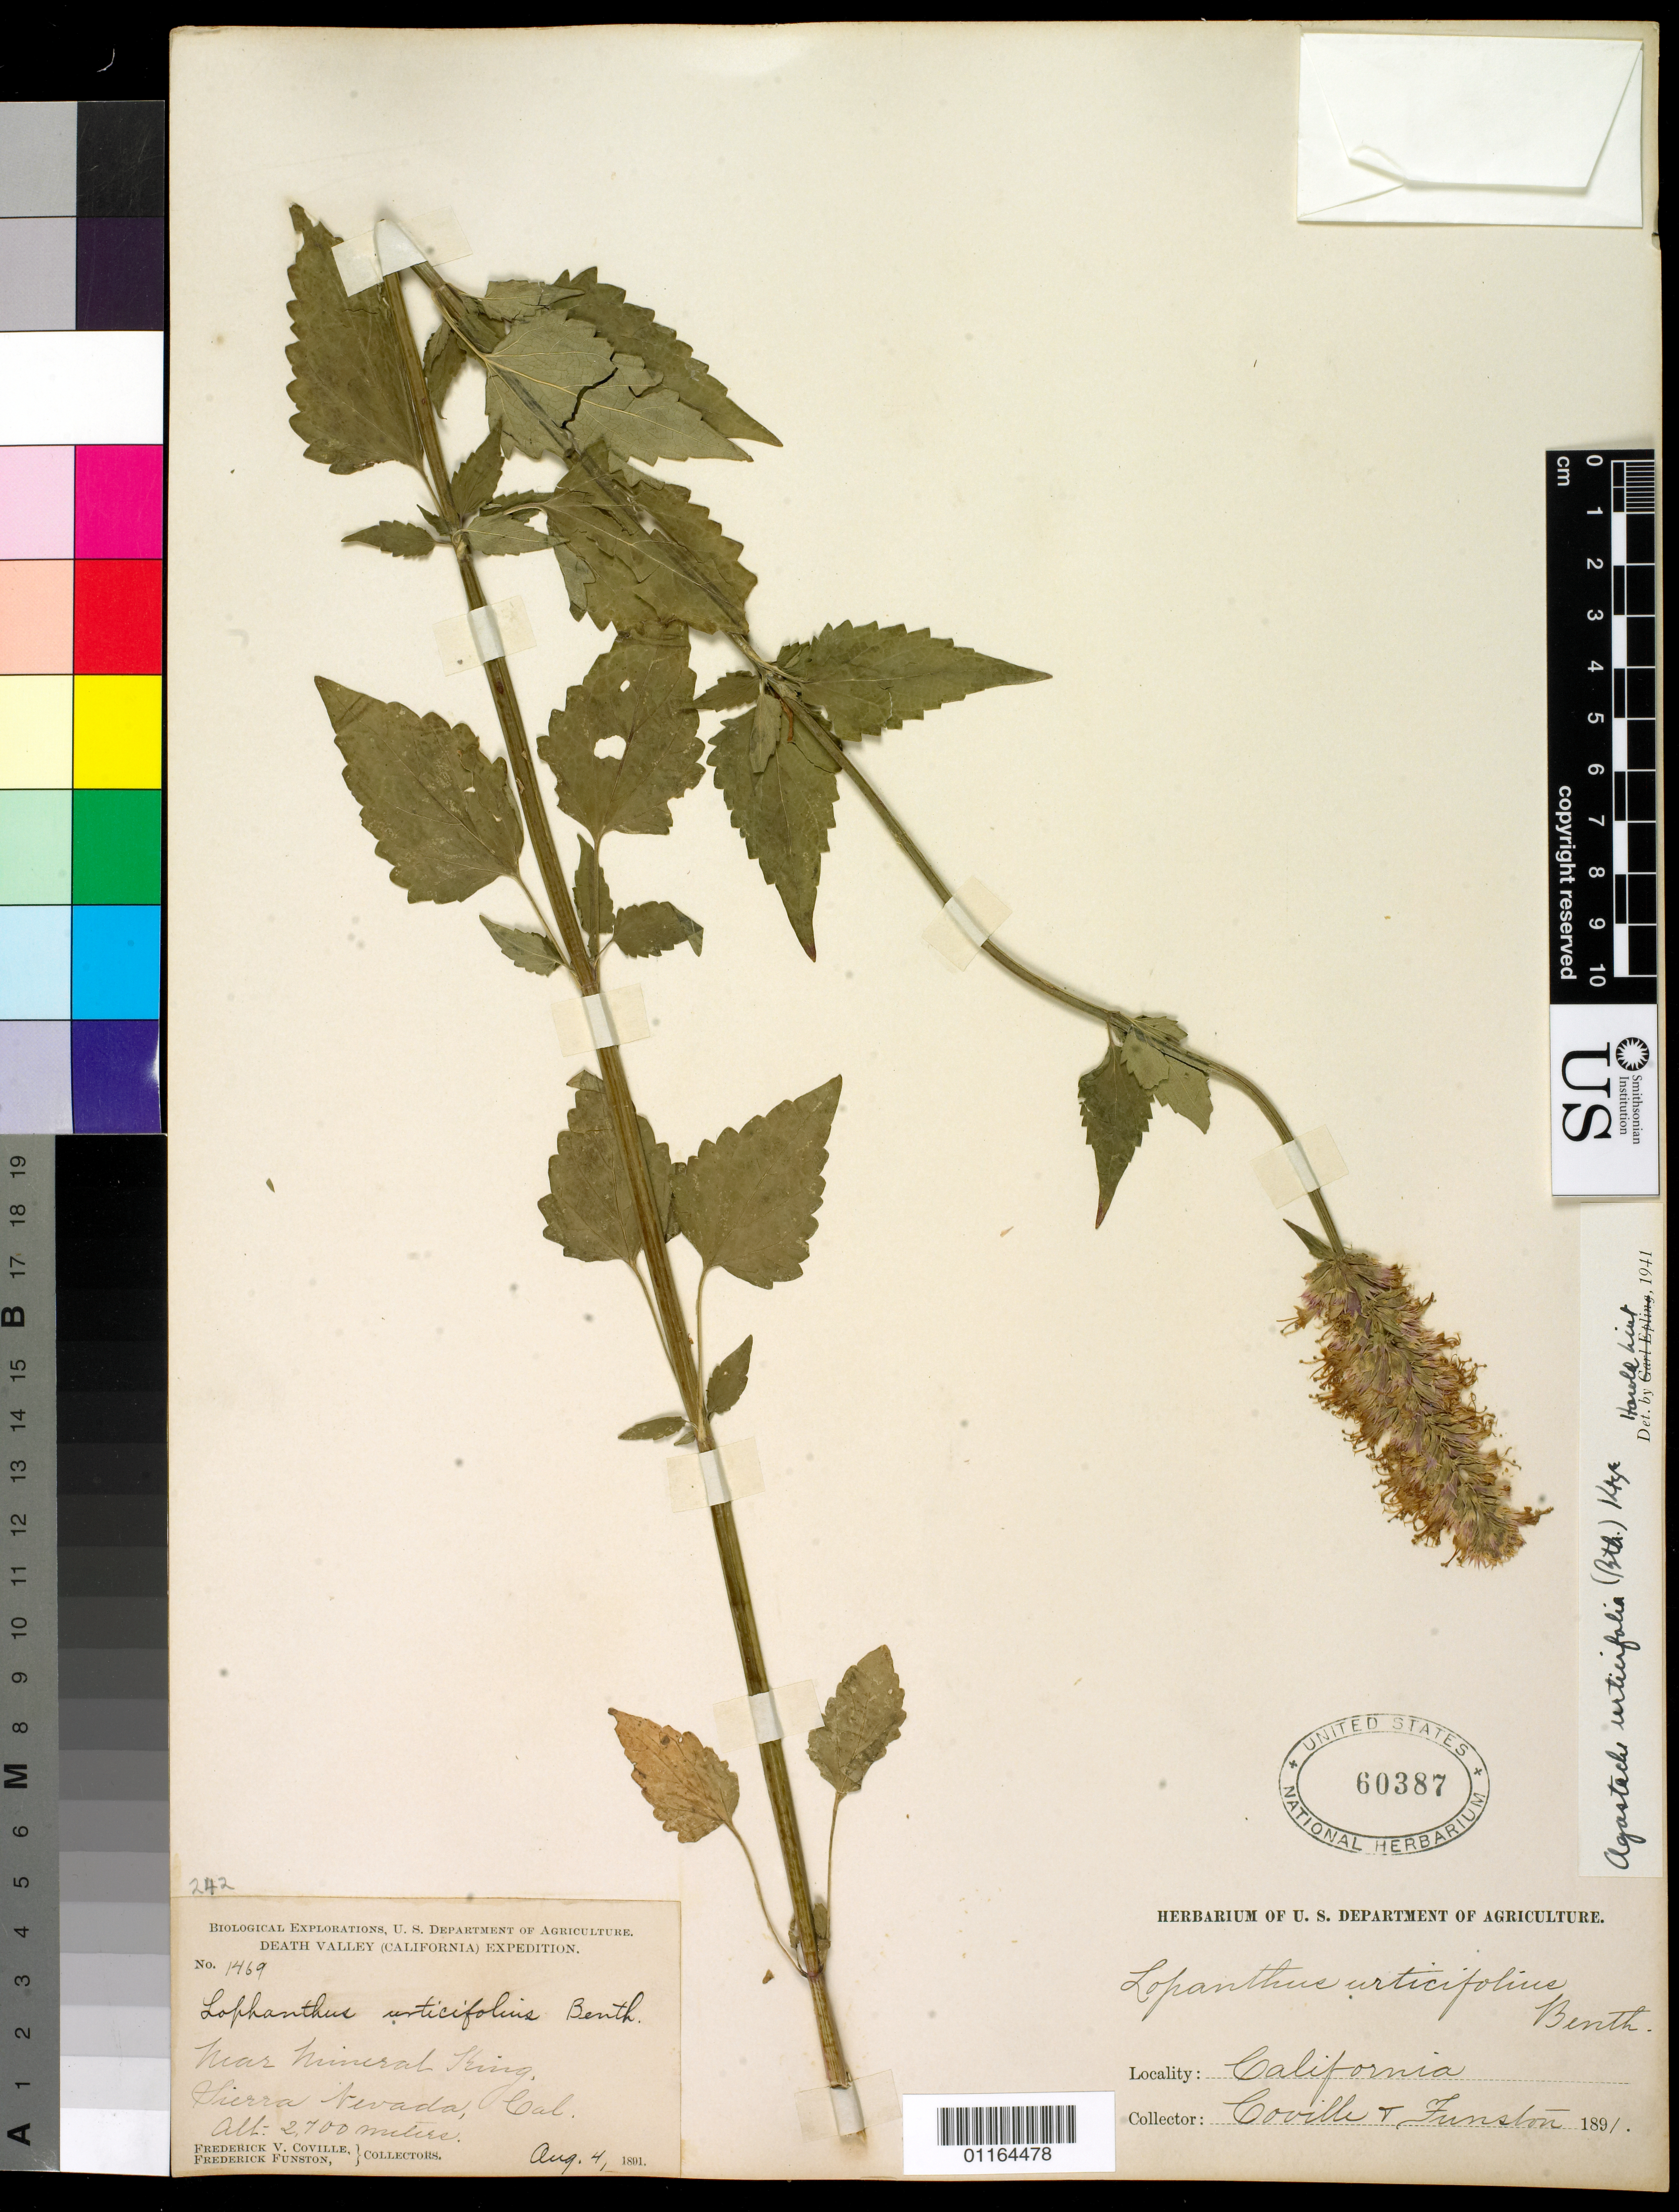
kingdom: Plantae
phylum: Tracheophyta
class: Magnoliopsida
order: Lamiales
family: Lamiaceae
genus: Agastache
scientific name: Agastache urticifolia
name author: (Benth.) Kuntze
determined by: Lint, H. L.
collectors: F. V. Coville & F. Funston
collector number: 1469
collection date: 1891-08-04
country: United States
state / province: California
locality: near Mineral King, Sierra Nevada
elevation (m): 2700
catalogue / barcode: US 60387